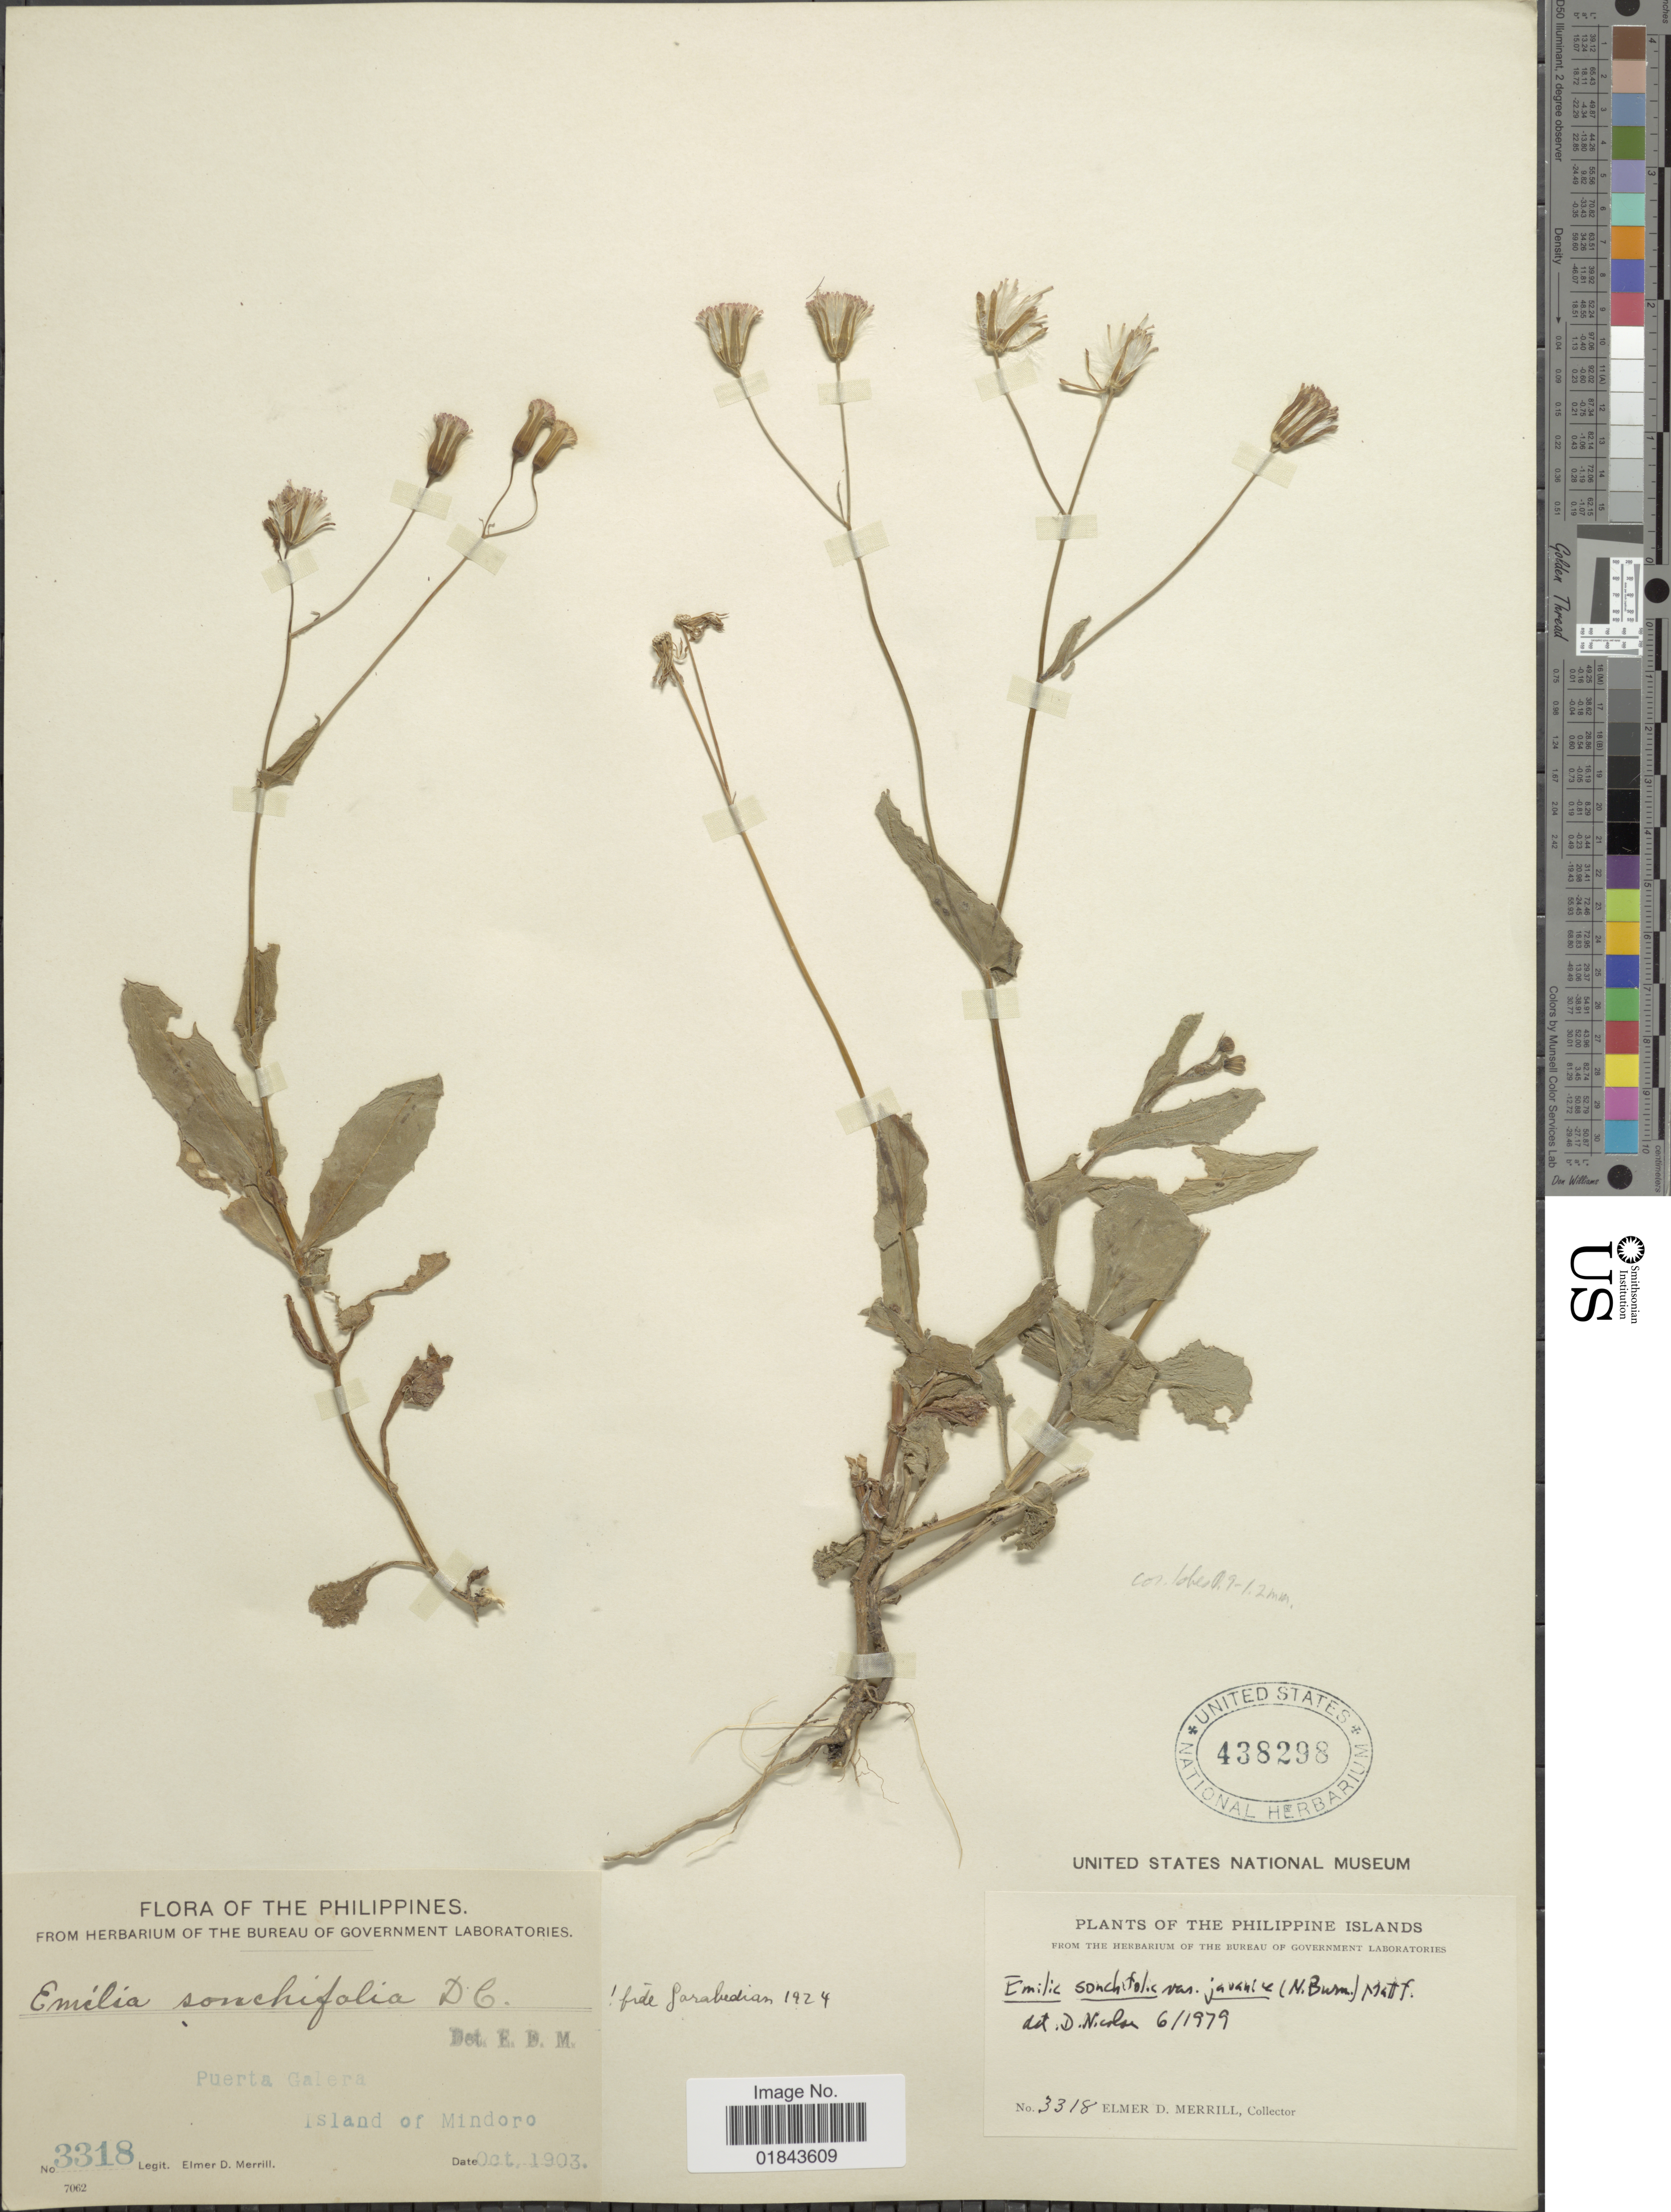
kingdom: Plantae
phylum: Tracheophyta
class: Magnoliopsida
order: Asterales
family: Asteraceae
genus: Emilia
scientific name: Emilia sonchifolia var. javanica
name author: (Burm. f.) Mattf.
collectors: E. D. Merrill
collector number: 3318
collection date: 1903-10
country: Philippines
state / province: Mimaropa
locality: Puerta Calera, Island of Mindoro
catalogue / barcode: US 438298